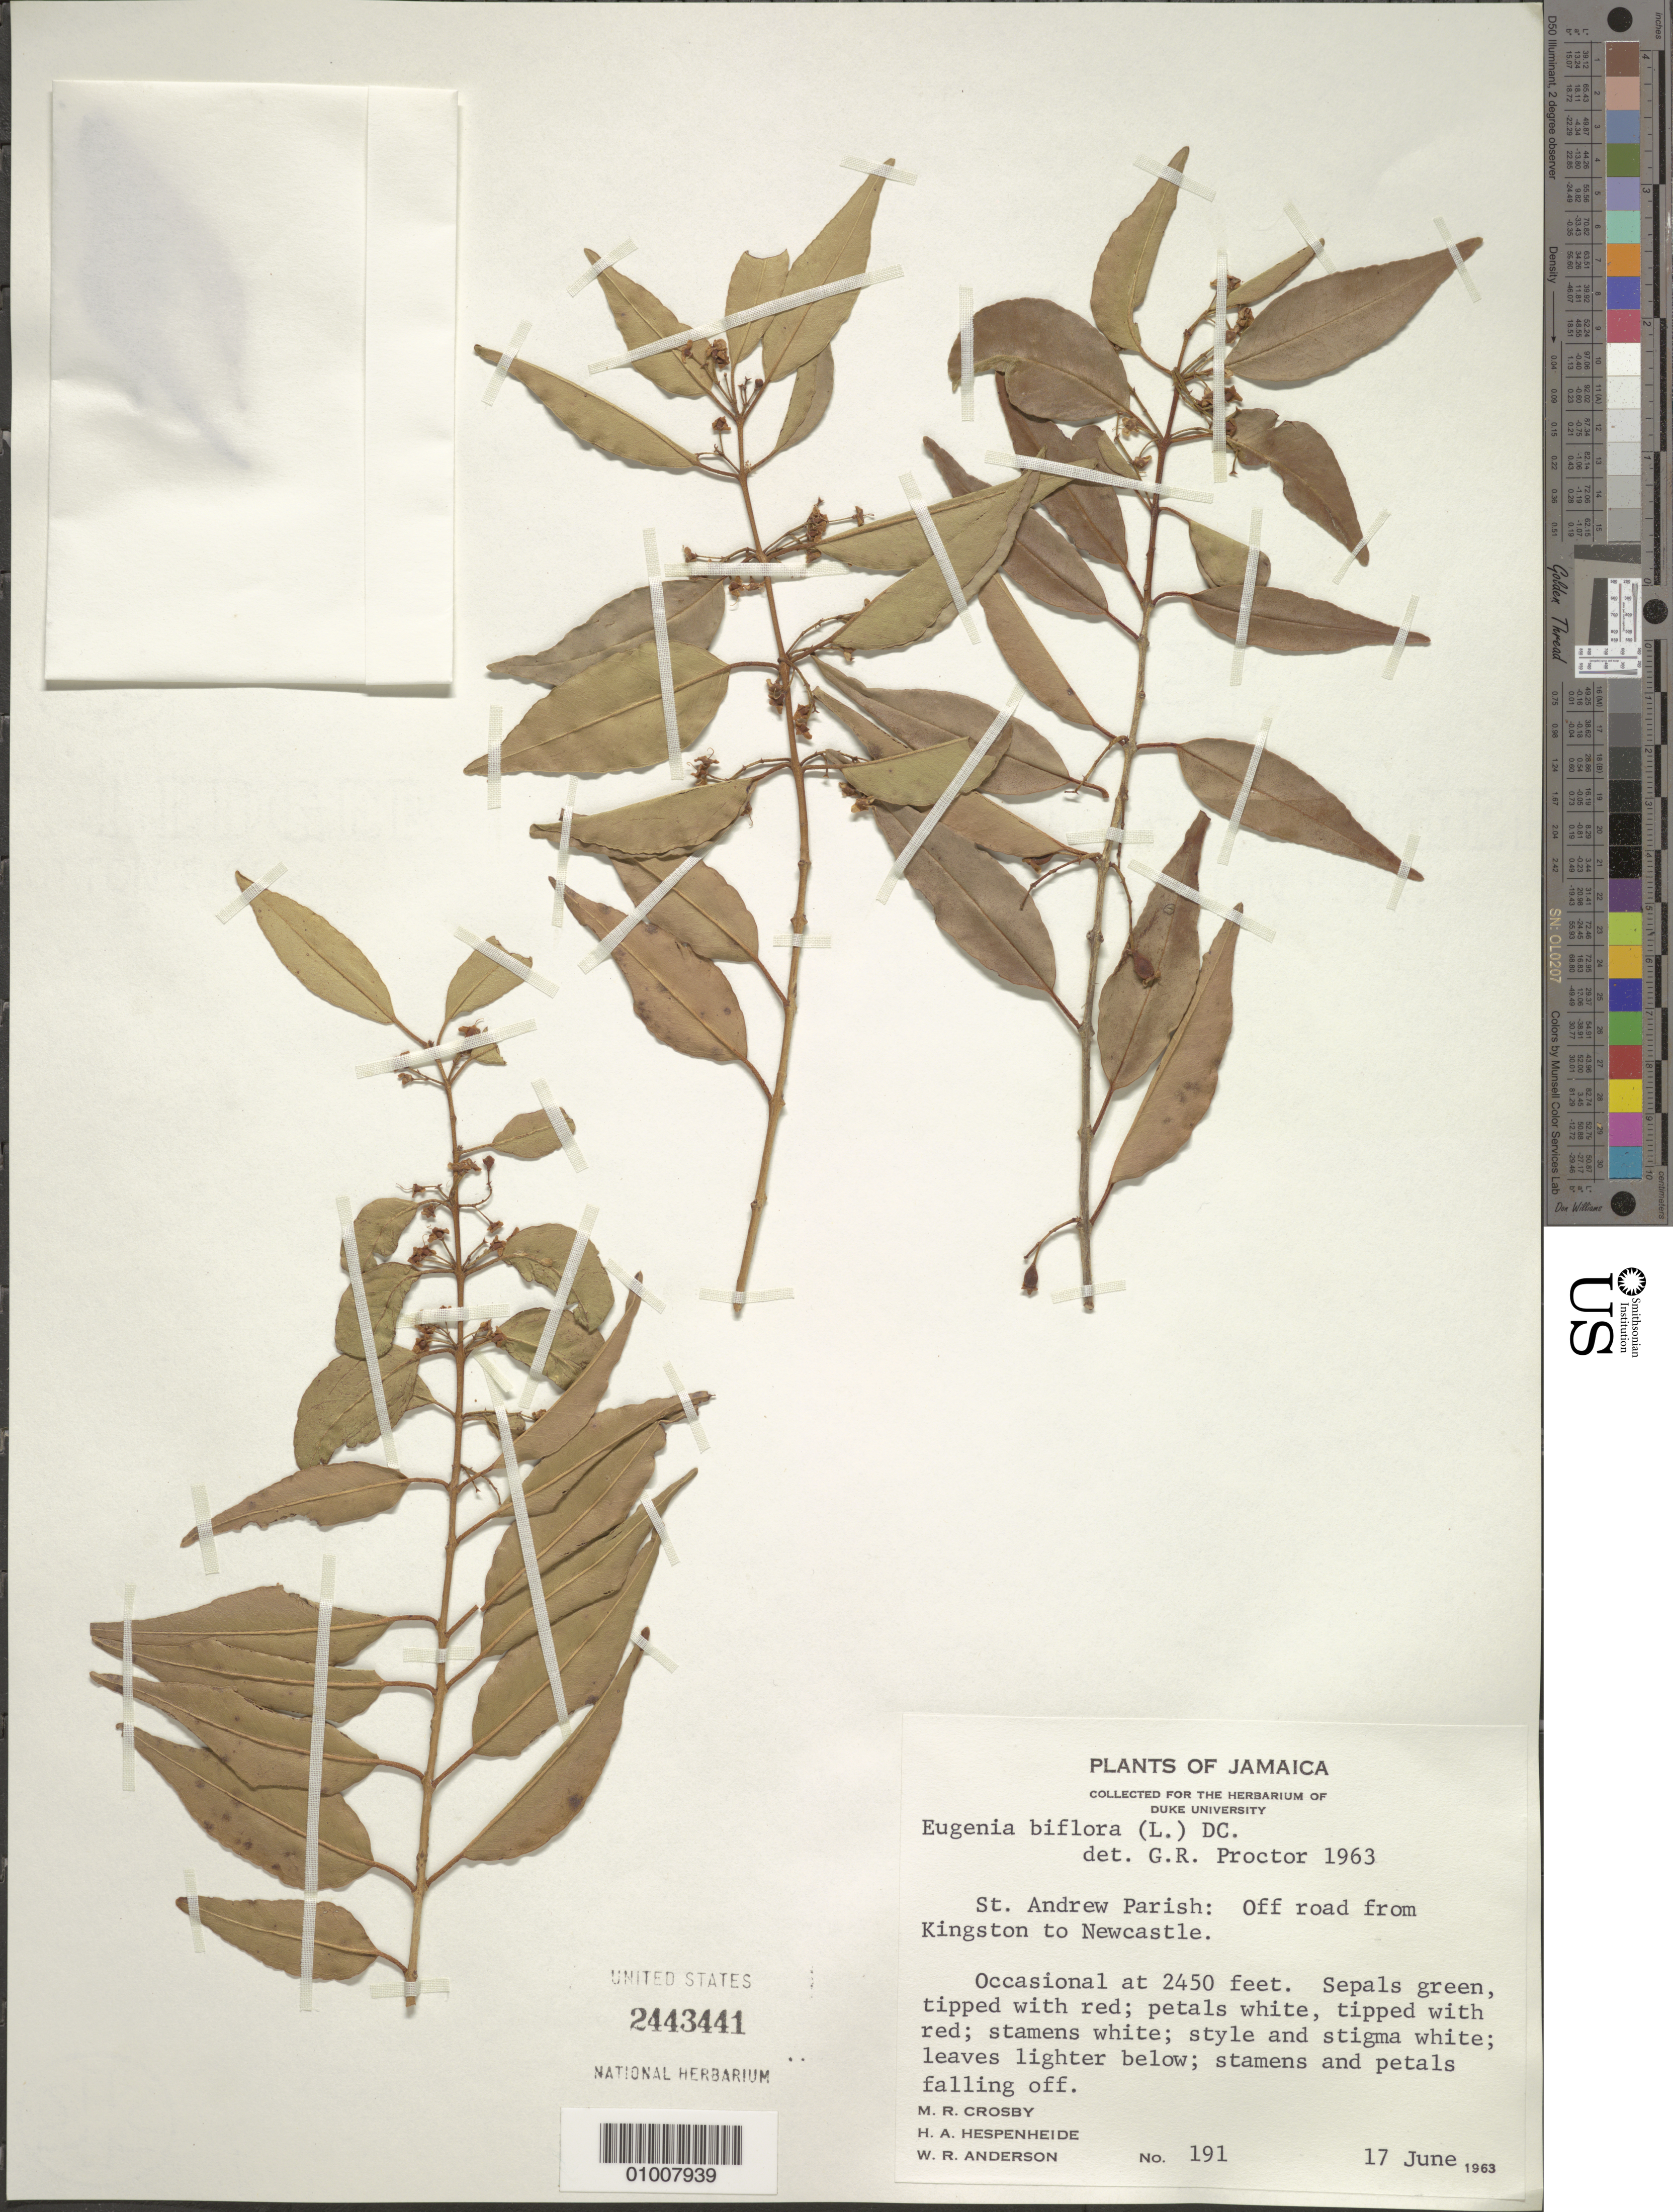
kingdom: Plantae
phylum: Tracheophyta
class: Magnoliopsida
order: Myrtales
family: Myrtaceae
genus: Eugenia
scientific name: Eugenia biflora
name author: (L.) DC.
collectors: M. R. Crosby, H. A. Hespenheide & W. R. Anderson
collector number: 191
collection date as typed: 17 Jun 1963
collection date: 1963-06-17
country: Jamaica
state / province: Saint Andrew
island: Jamaica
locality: Off road from Kingston to Newcastle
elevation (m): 747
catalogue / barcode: US 2443441